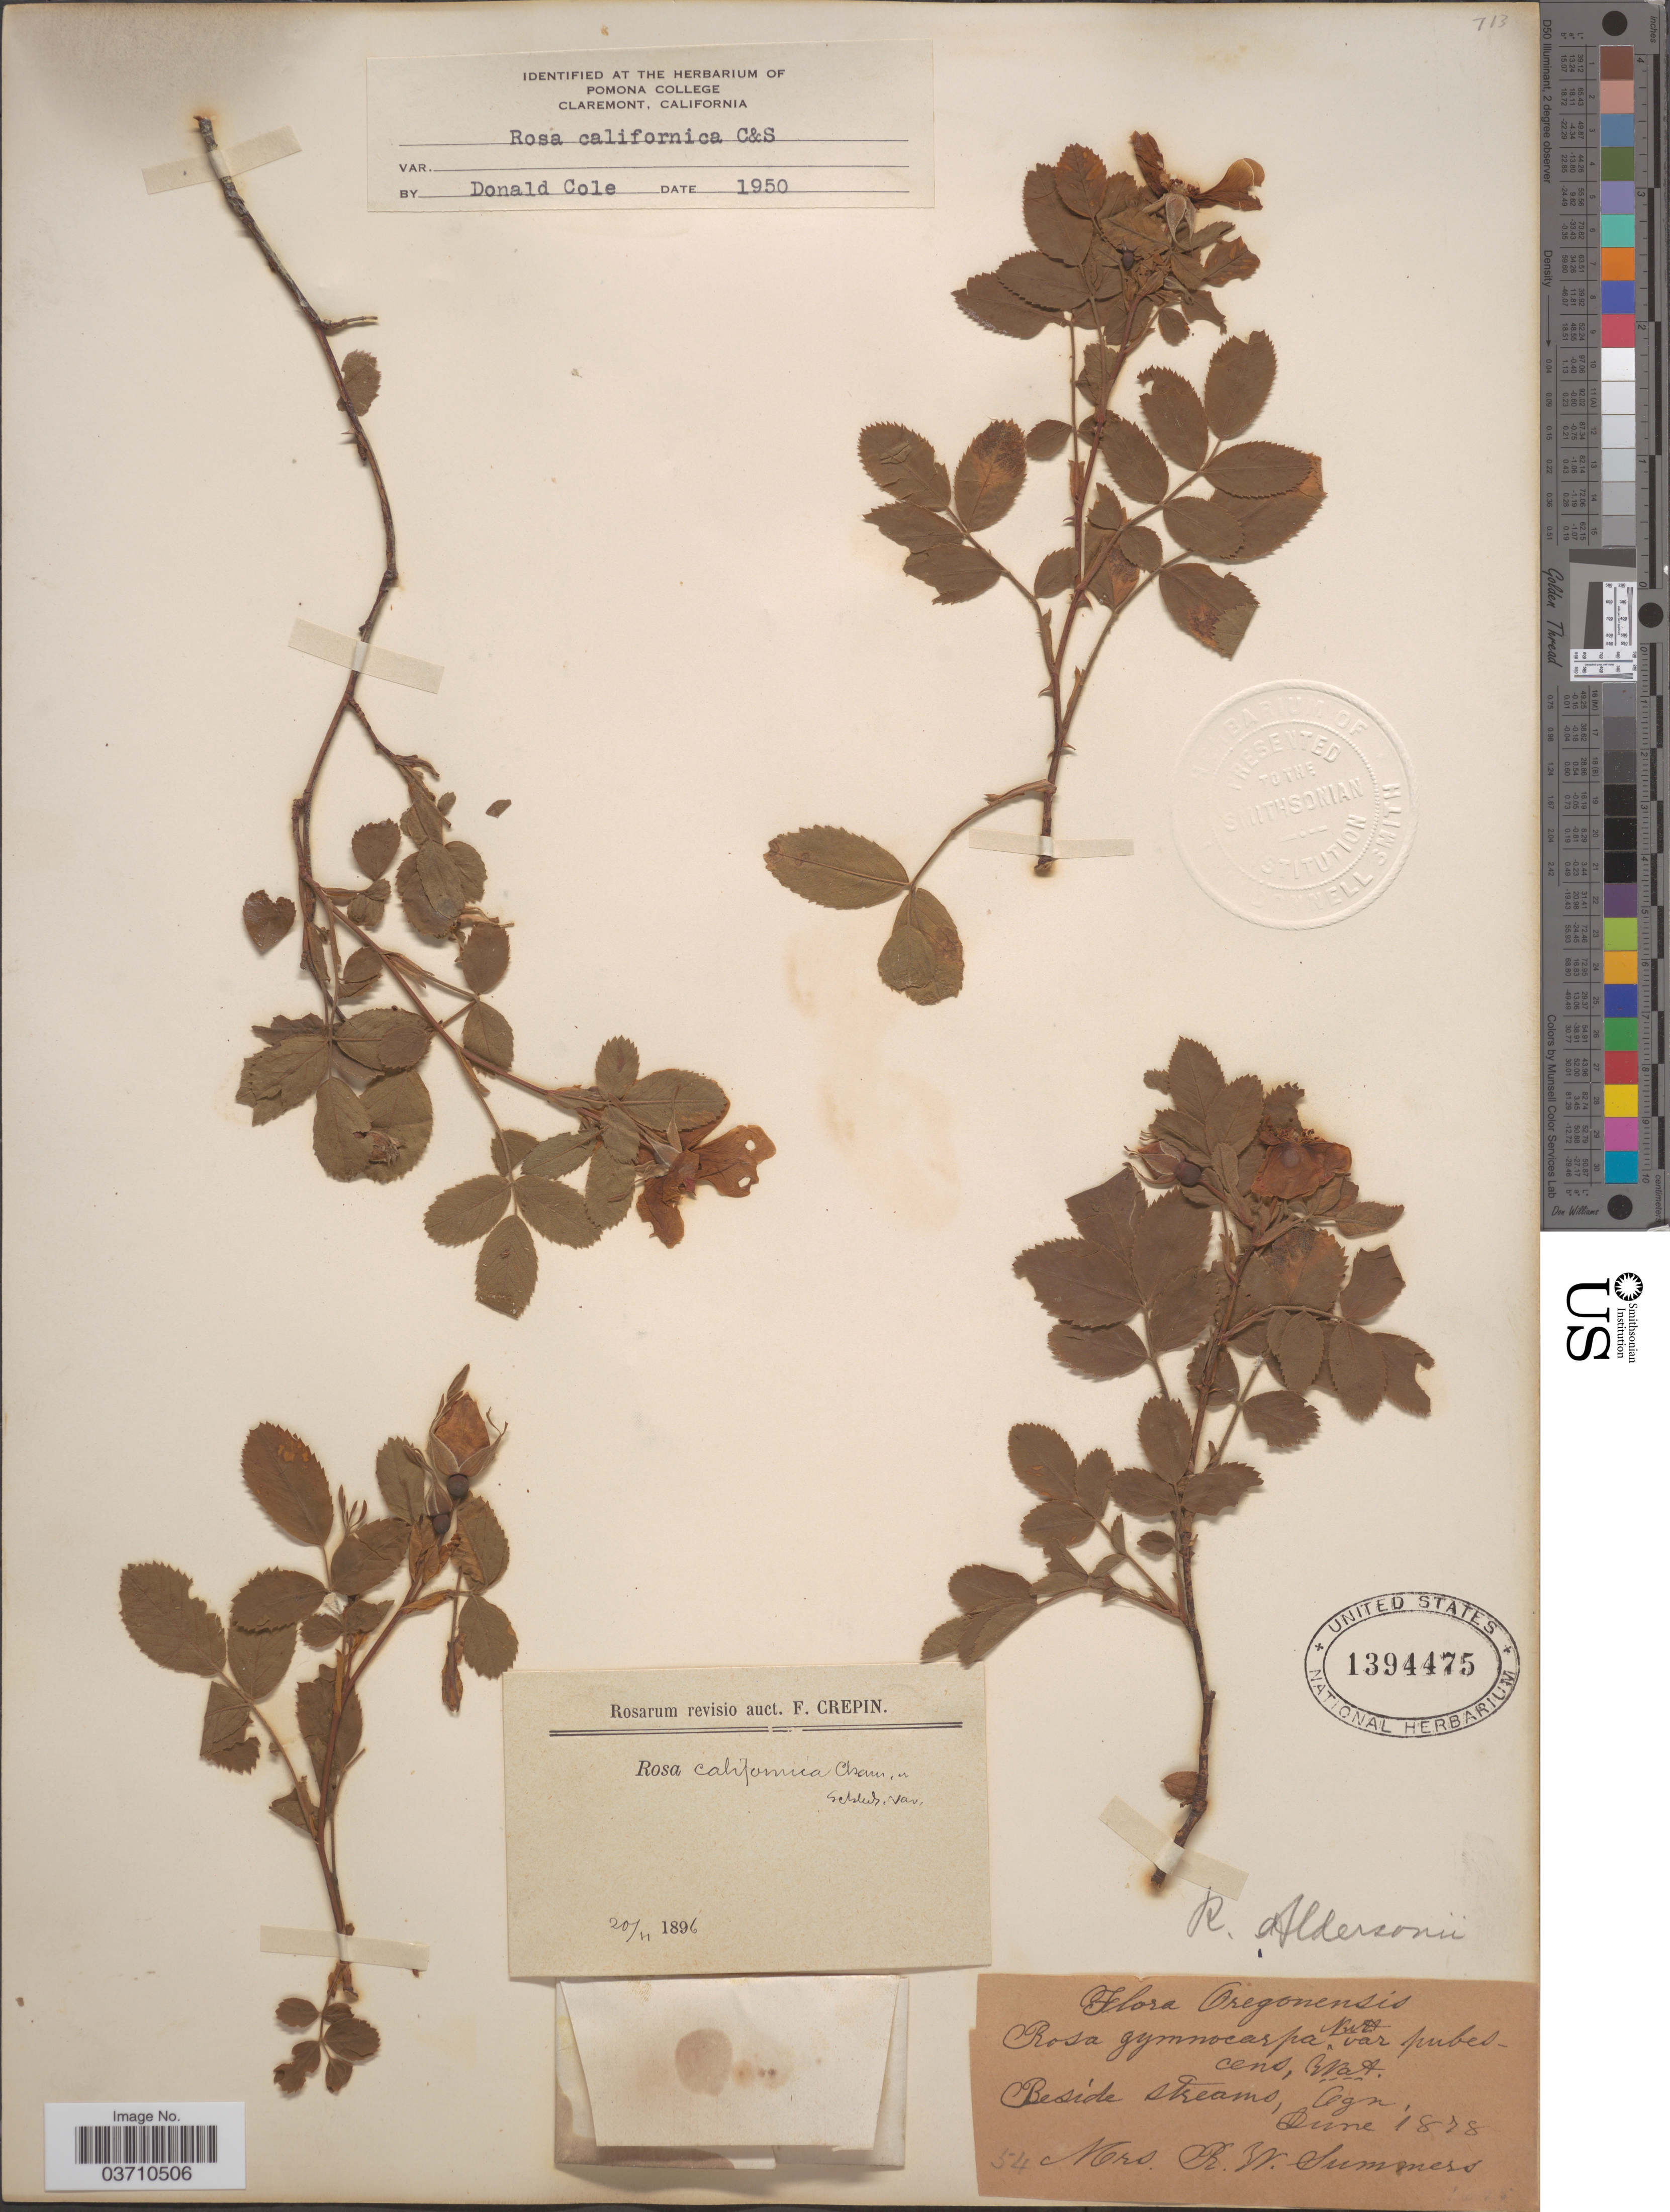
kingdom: Plantae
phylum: Tracheophyta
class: Magnoliopsida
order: Rosales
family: Rosaceae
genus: Rosa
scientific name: Rosa californica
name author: Cham. & Schltdl.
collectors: R. Summers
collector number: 54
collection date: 1878-06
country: United States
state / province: Oregon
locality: Beside streams.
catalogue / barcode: US 1394475